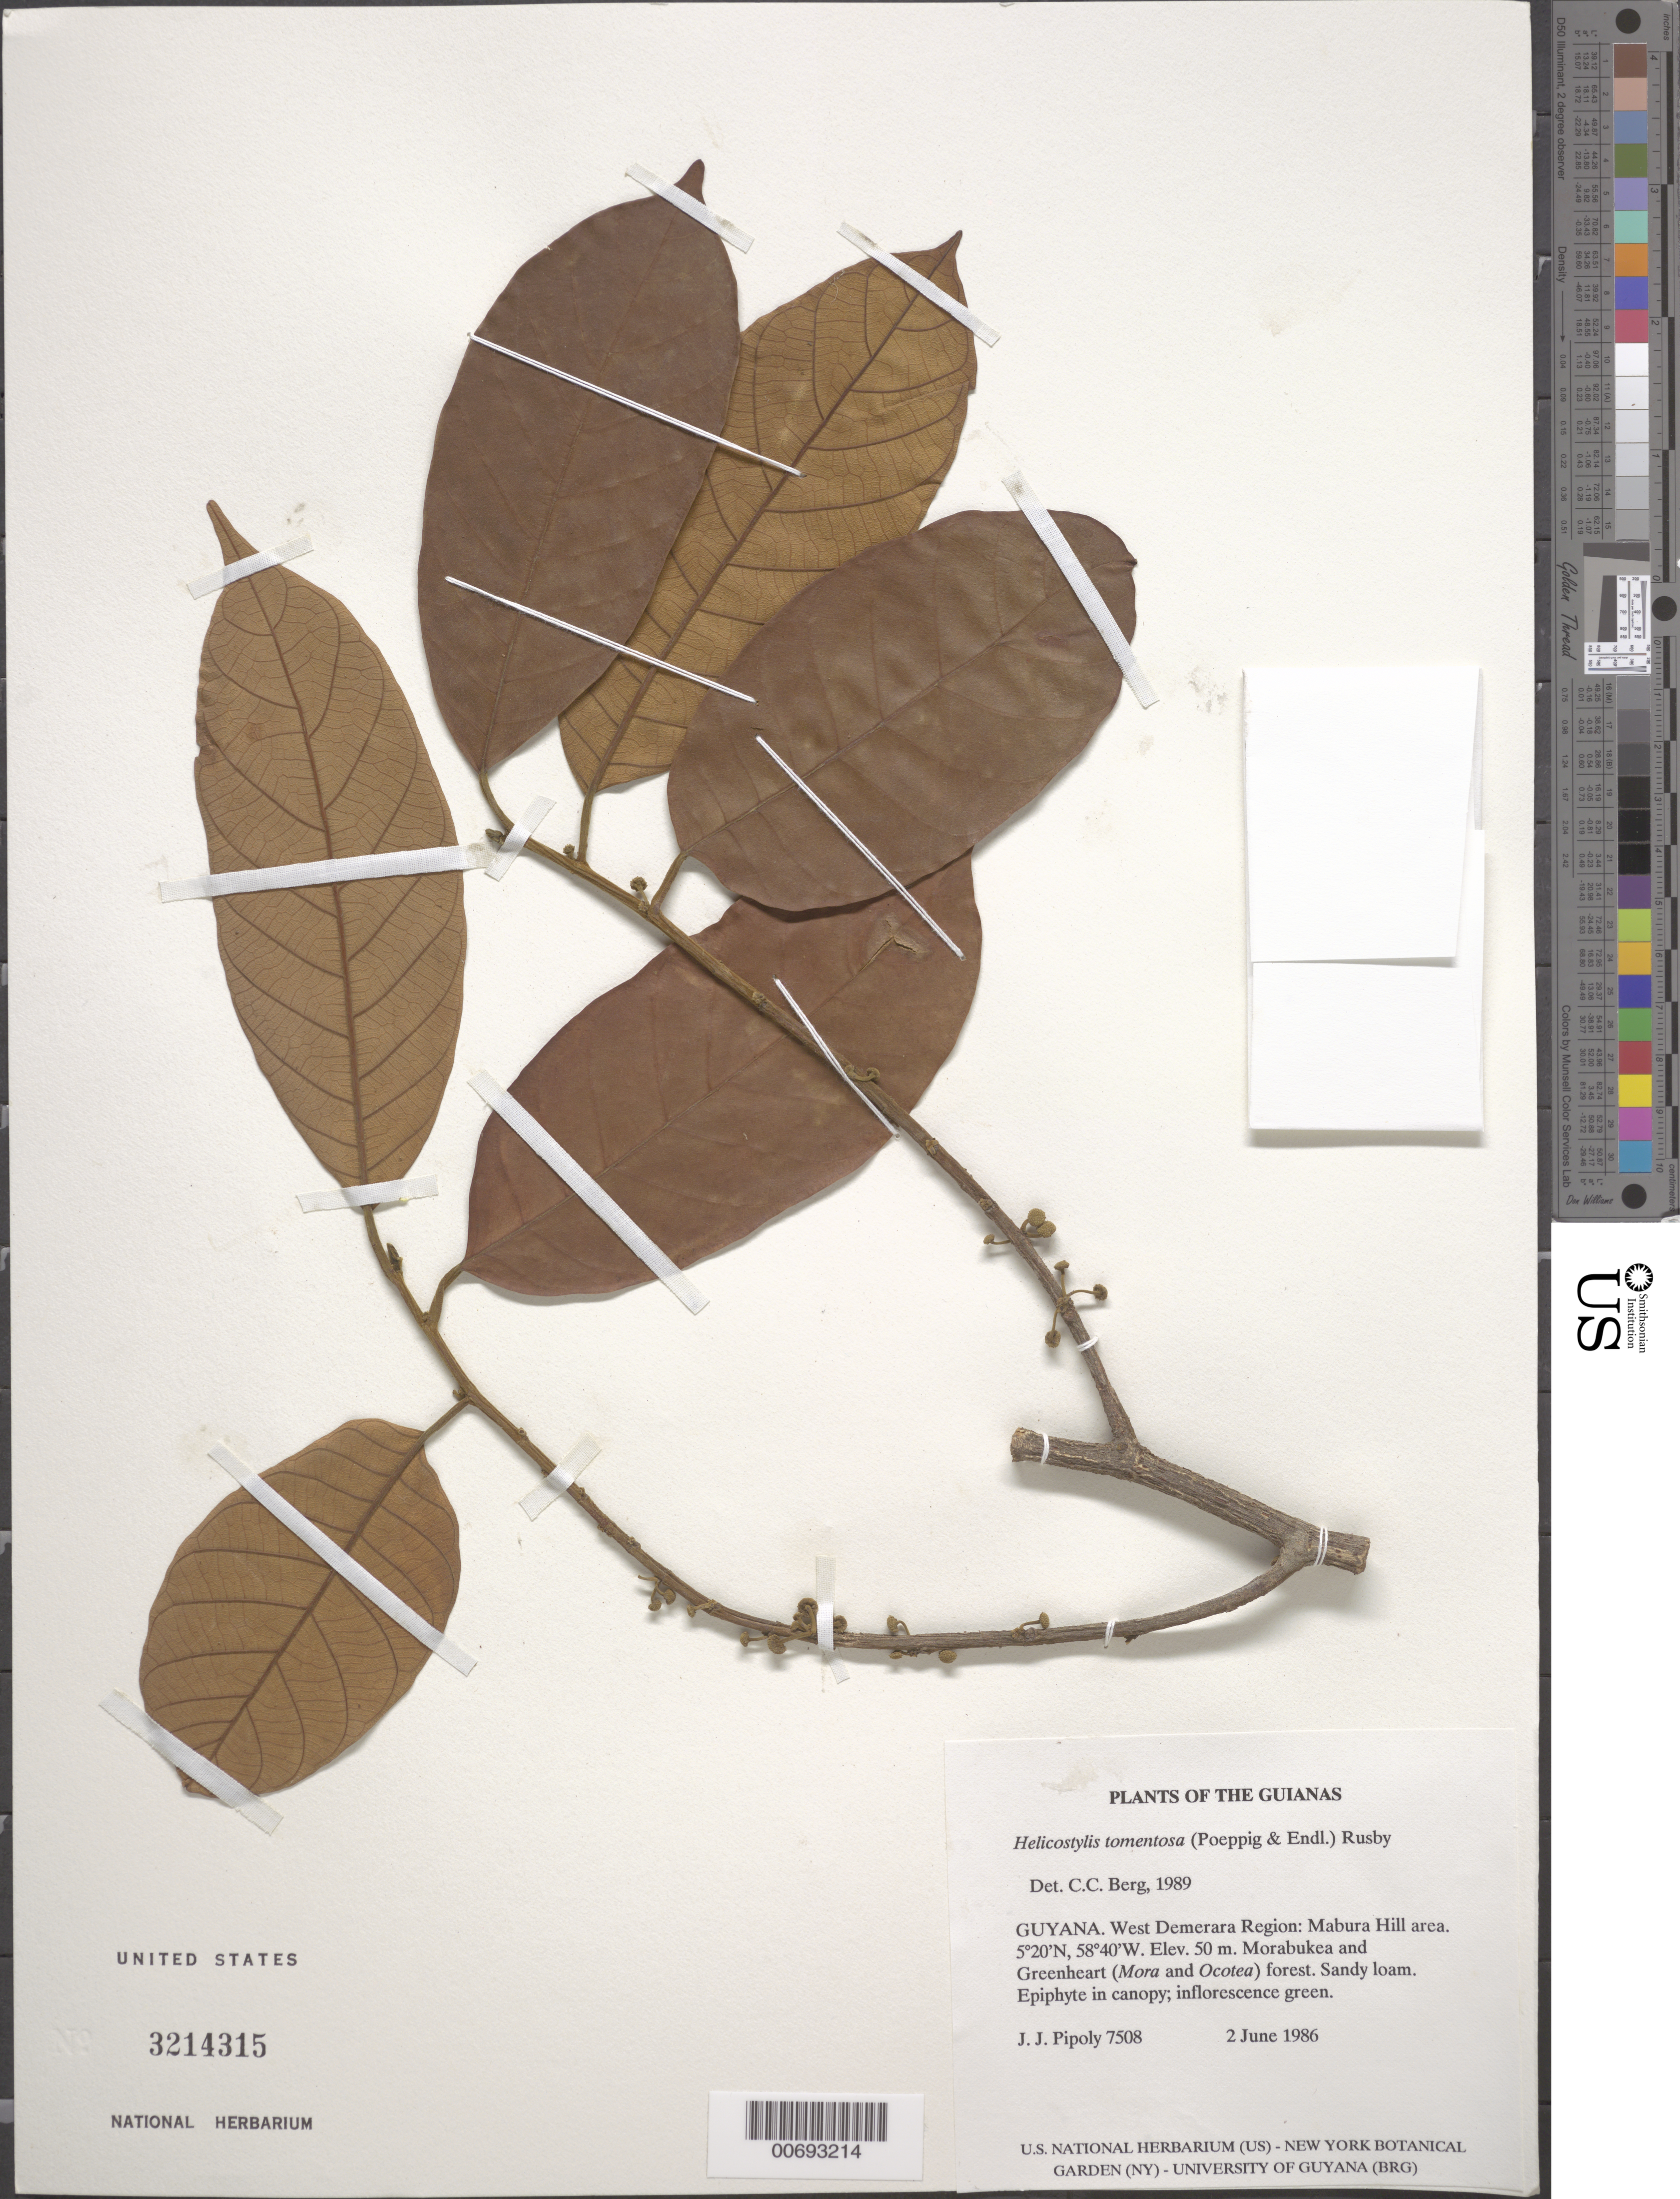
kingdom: Plantae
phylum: Tracheophyta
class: Magnoliopsida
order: Rosales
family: Moraceae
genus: Helicostylis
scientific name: Helicostylis tomentosa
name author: (Poepp. & Endl.) Rusby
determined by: Berg, C. C.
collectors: J. J. Pipoly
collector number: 7508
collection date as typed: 2 June 1986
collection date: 1986-06-02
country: Guyana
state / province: U. Demerara-Berbice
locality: Mabura Hill area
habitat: Morabukea and Greenheart (Mora and Ocotea) forest. Sandy loam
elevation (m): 50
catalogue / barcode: US 3214315